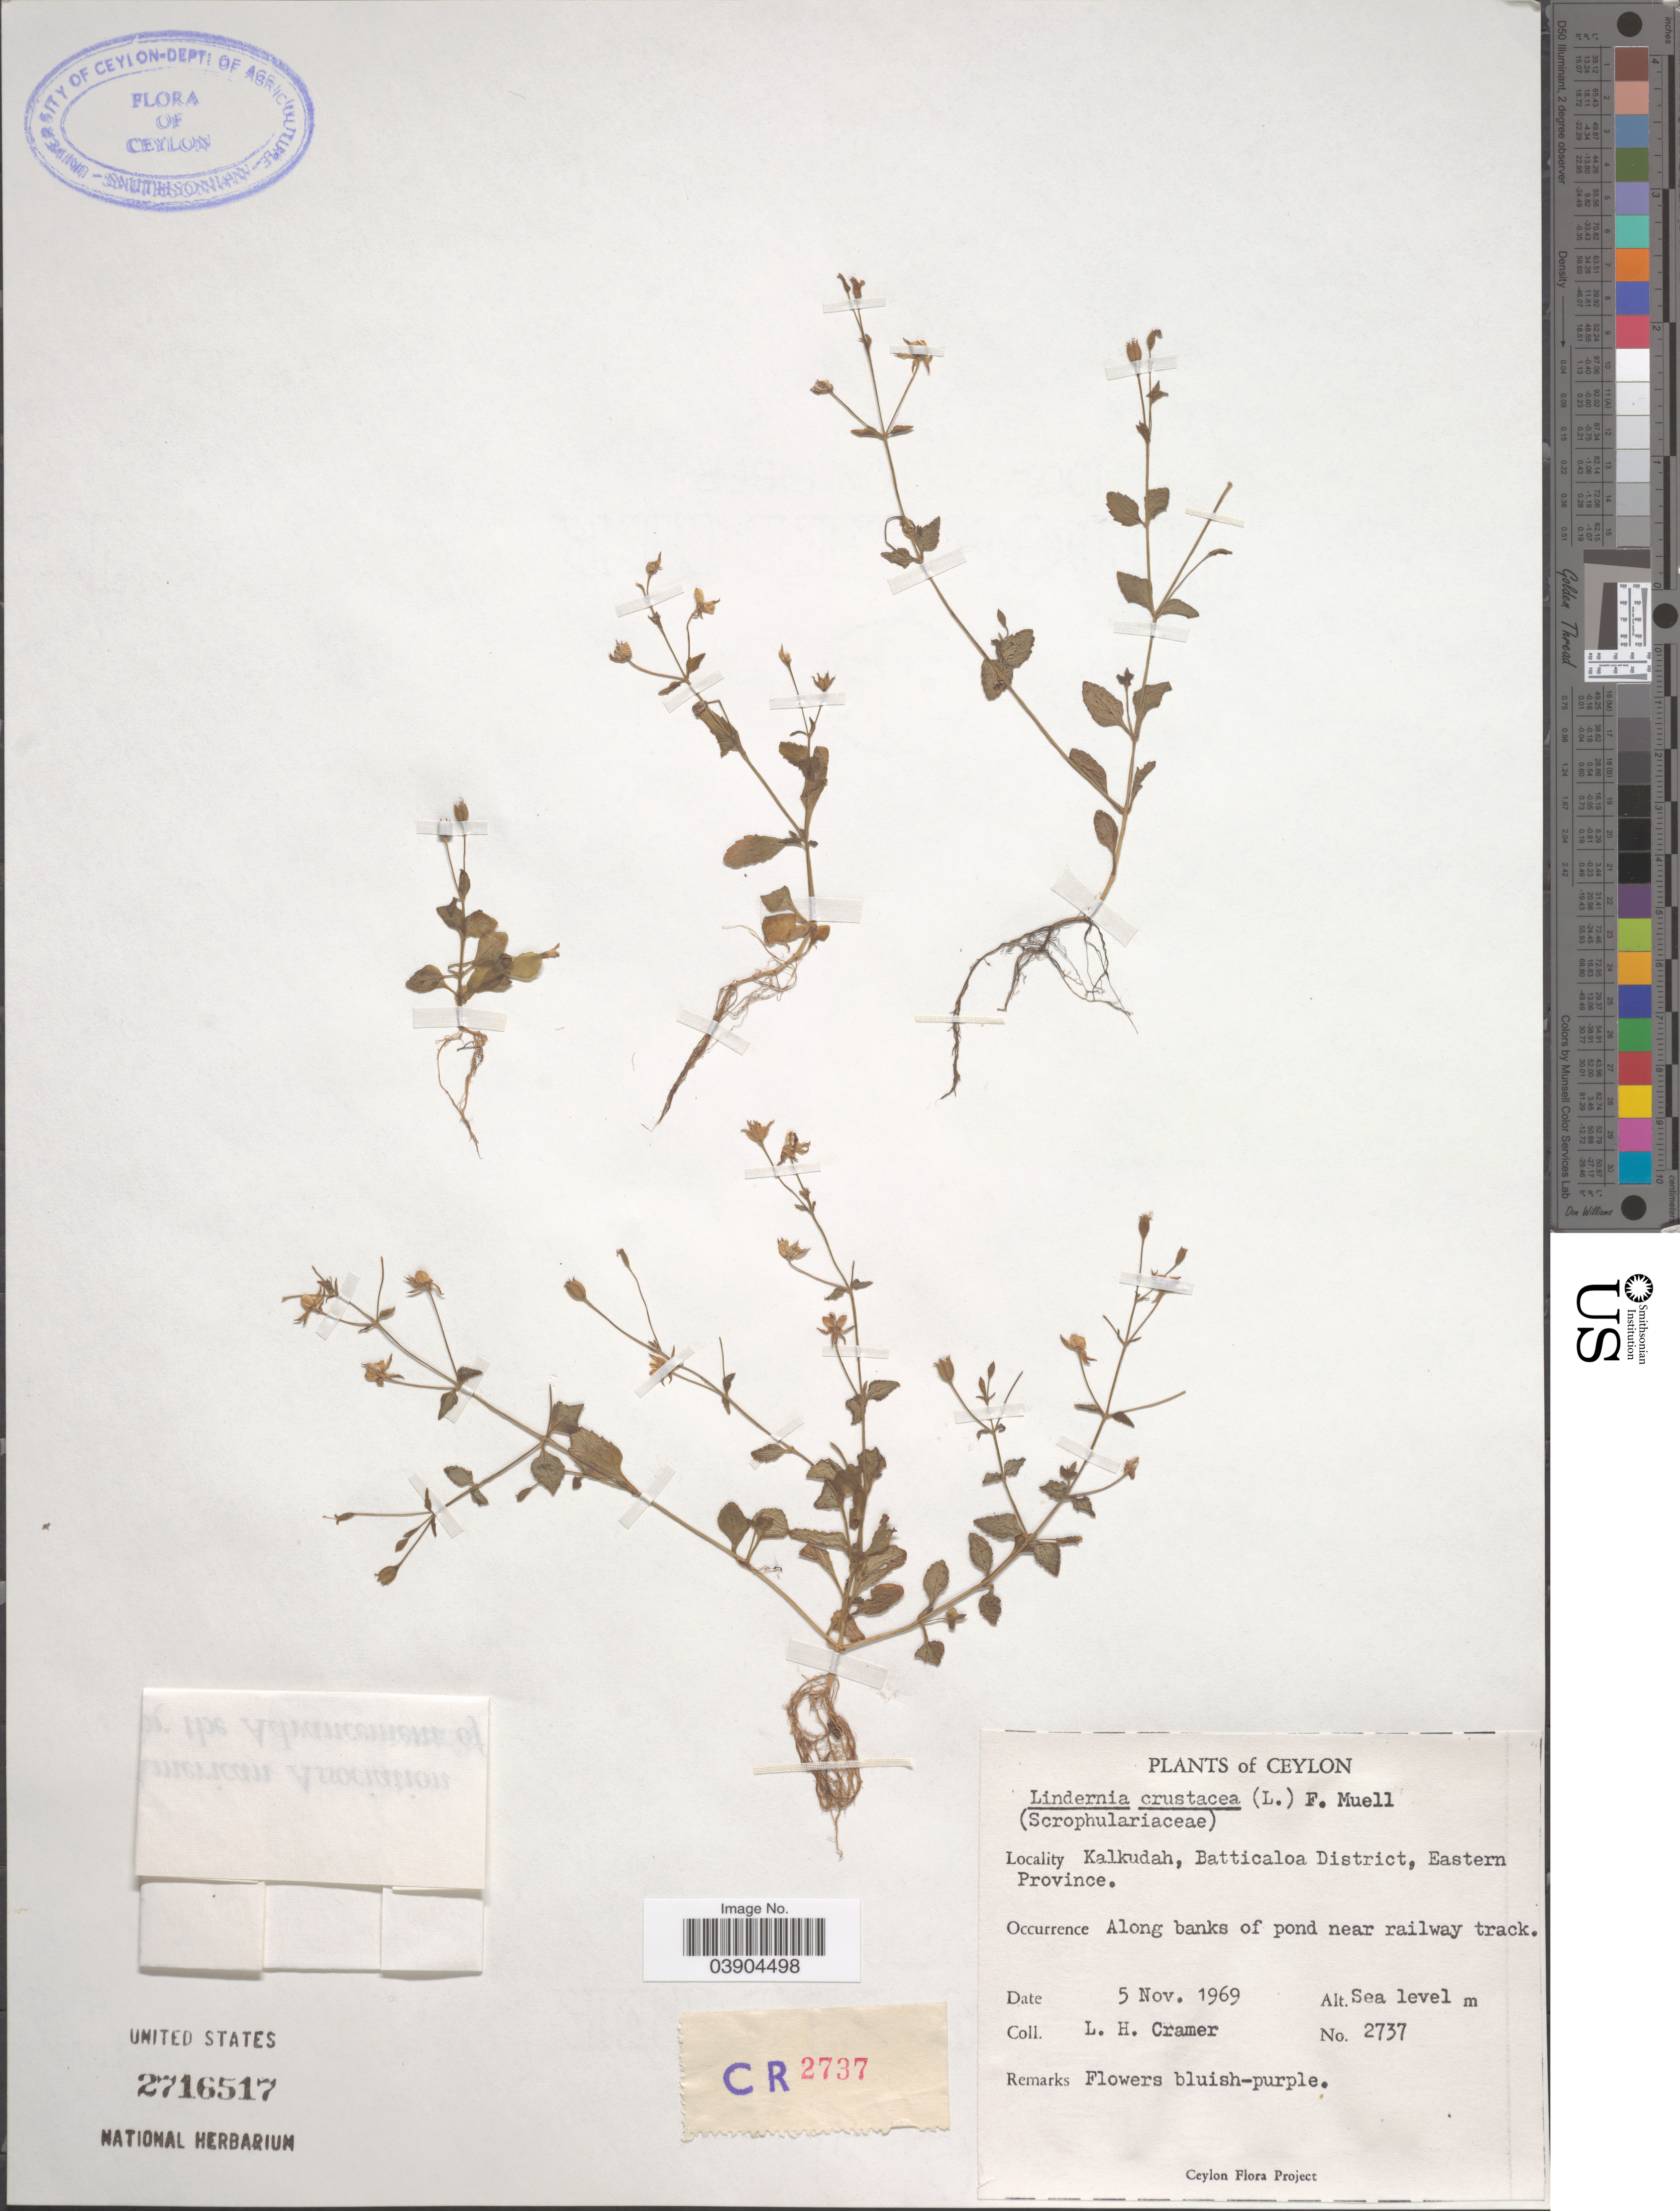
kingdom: Plantae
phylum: Tracheophyta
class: Magnoliopsida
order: Lamiales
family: Linderniaceae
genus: Lindernia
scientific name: Lindernia crustacea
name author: (L.) F. Muell.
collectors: L. H. Cramer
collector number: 2737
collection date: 1969-11-05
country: Sri Lanka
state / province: Eastern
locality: Ceylon. Kalkudah, Batticaloa District. Along banks of pond near railway track.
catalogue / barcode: US 2716517